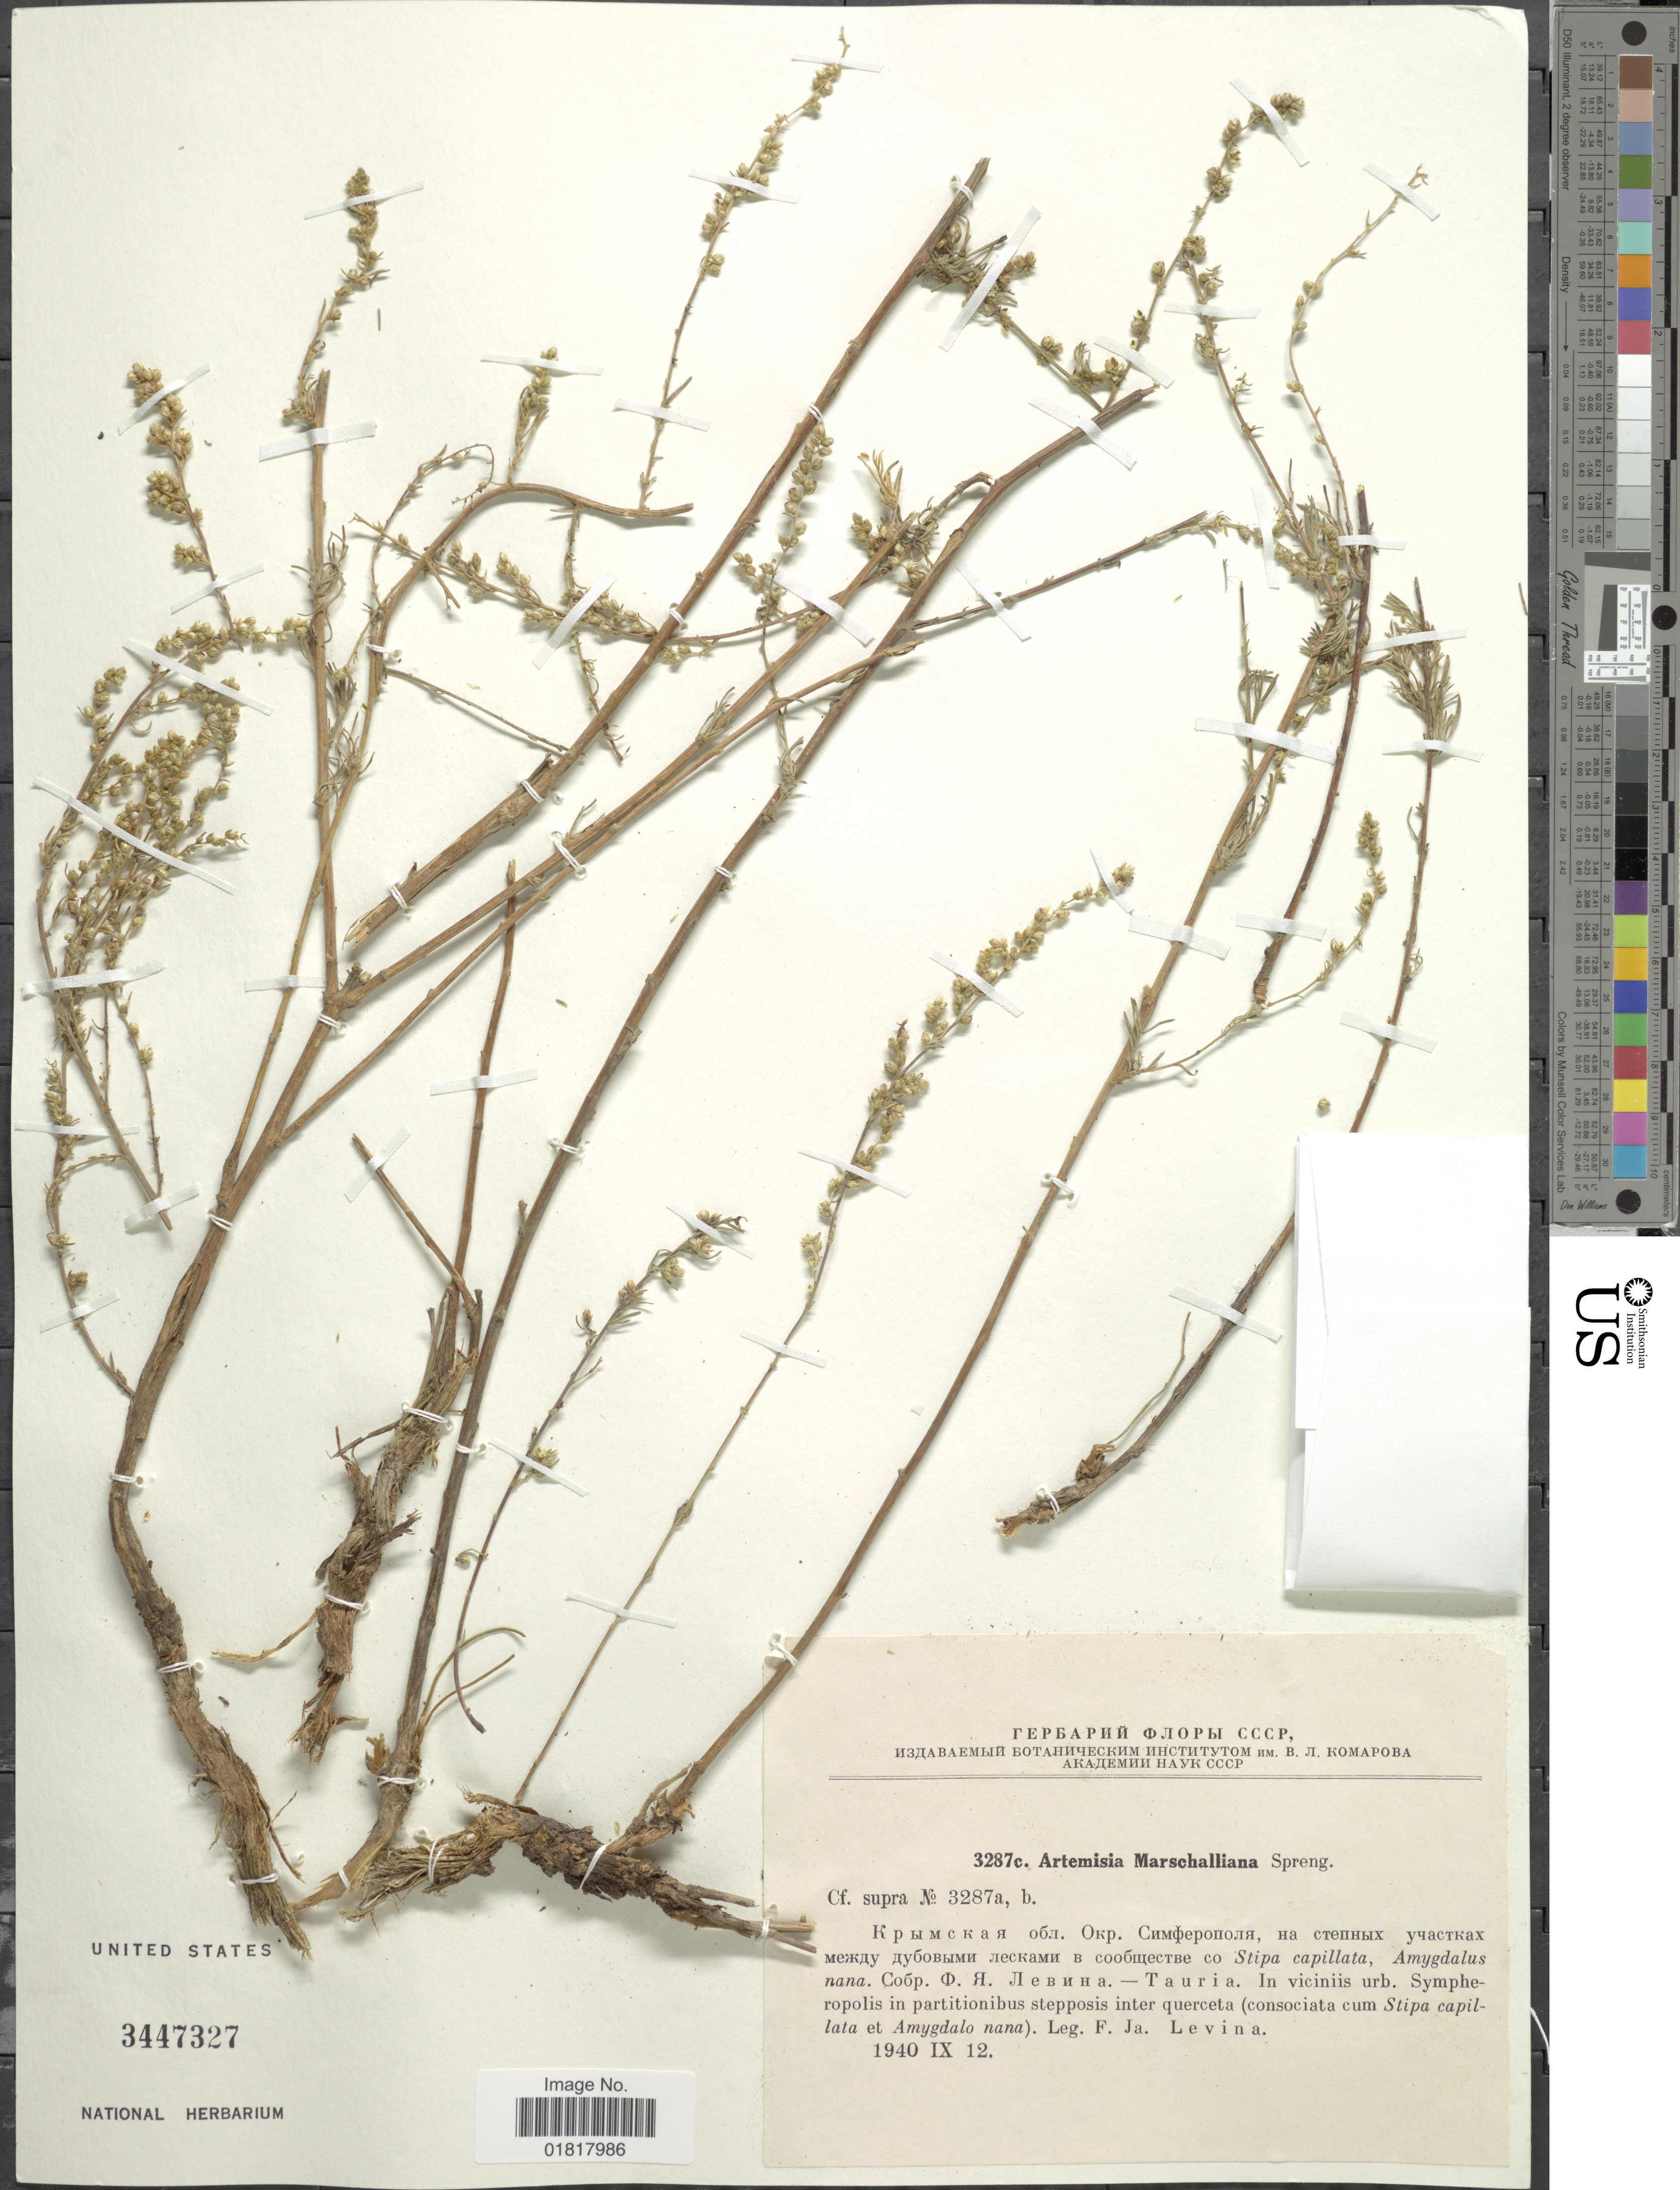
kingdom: Plantae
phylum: Tracheophyta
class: Magnoliopsida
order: Asterales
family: Asteraceae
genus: Artemisia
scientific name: Artemisia monogyna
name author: Poljakov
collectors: F. Levina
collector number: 3287c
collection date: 1940-09-12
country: Ukraine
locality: Tauria, in viciniis urb. Sympheropolis in partitionibus stepposis intern querceta (consociata cum Stipa capilata et Amygdalo nana)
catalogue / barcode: US 3447327